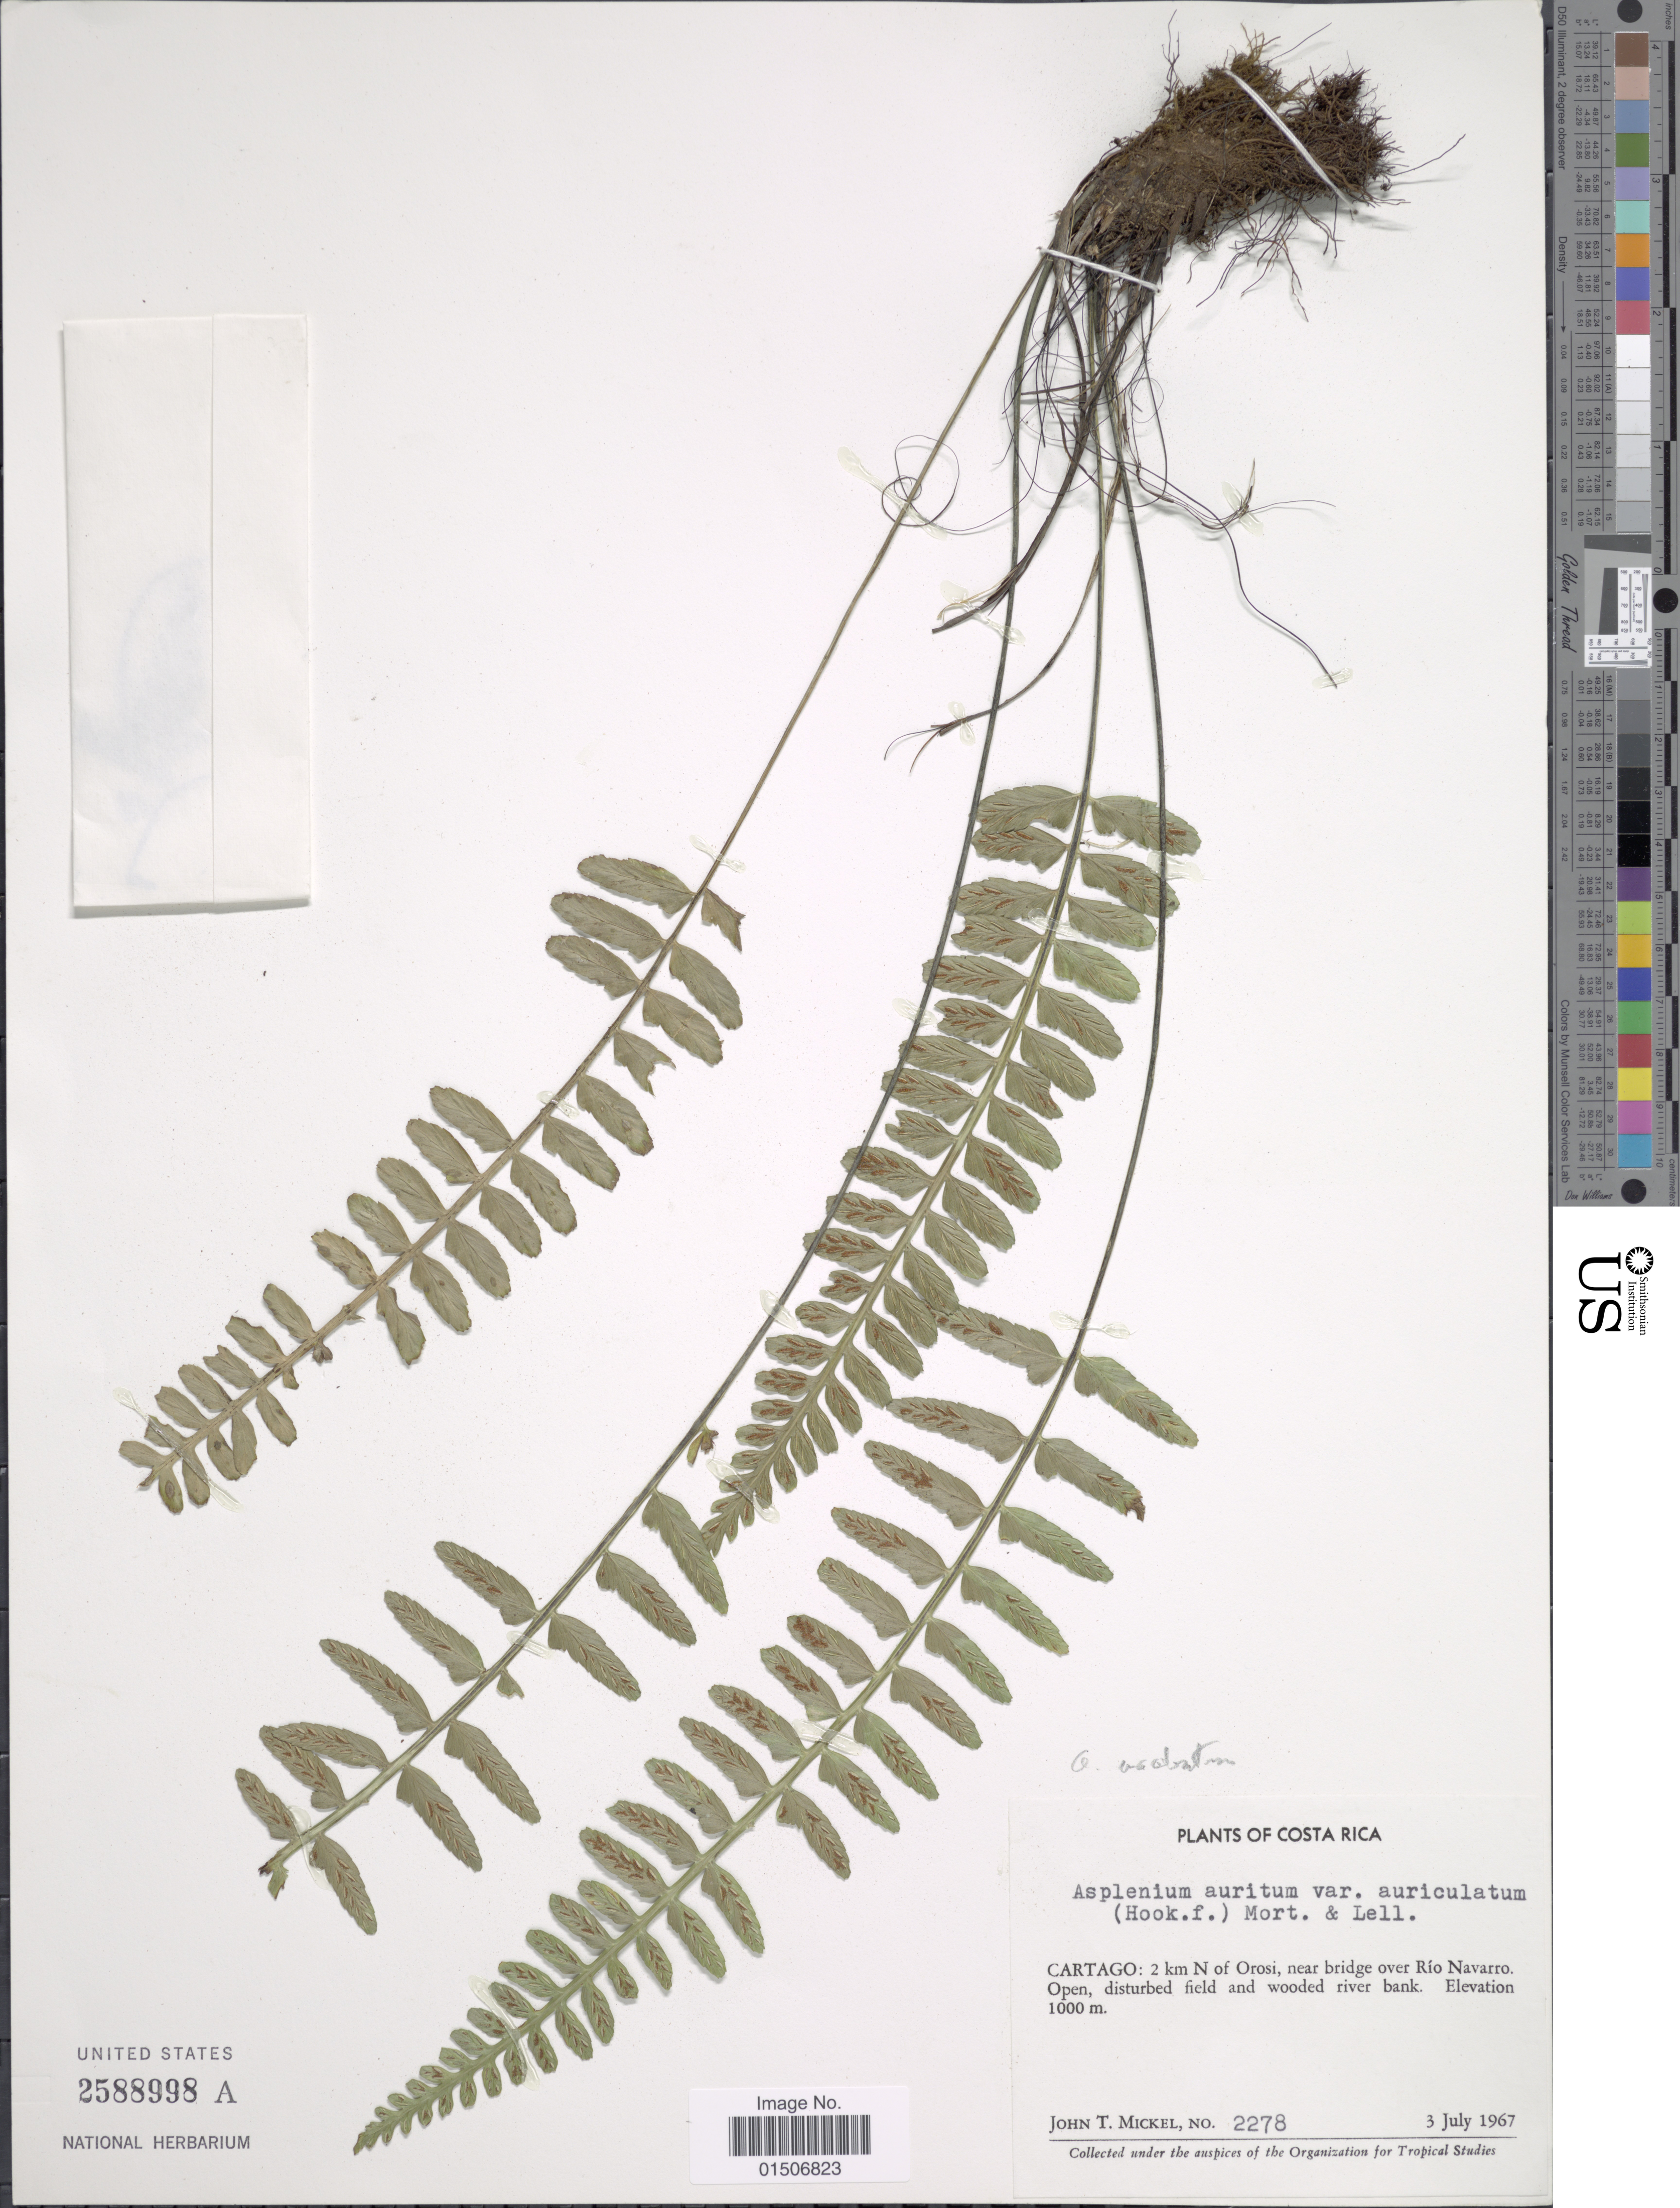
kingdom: Plantae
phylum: Tracheophyta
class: Polypodiopsida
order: Polypodiales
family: Aspleniaceae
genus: Asplenium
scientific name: Asplenium macilentum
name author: Kunze ex Klotzsch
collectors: J. T. Mickel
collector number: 2278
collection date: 1967-07-03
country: Costa Rica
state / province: Cartago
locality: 2 km N of Orosi, near bridge over Río Navarro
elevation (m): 1000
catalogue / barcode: US 2588998A